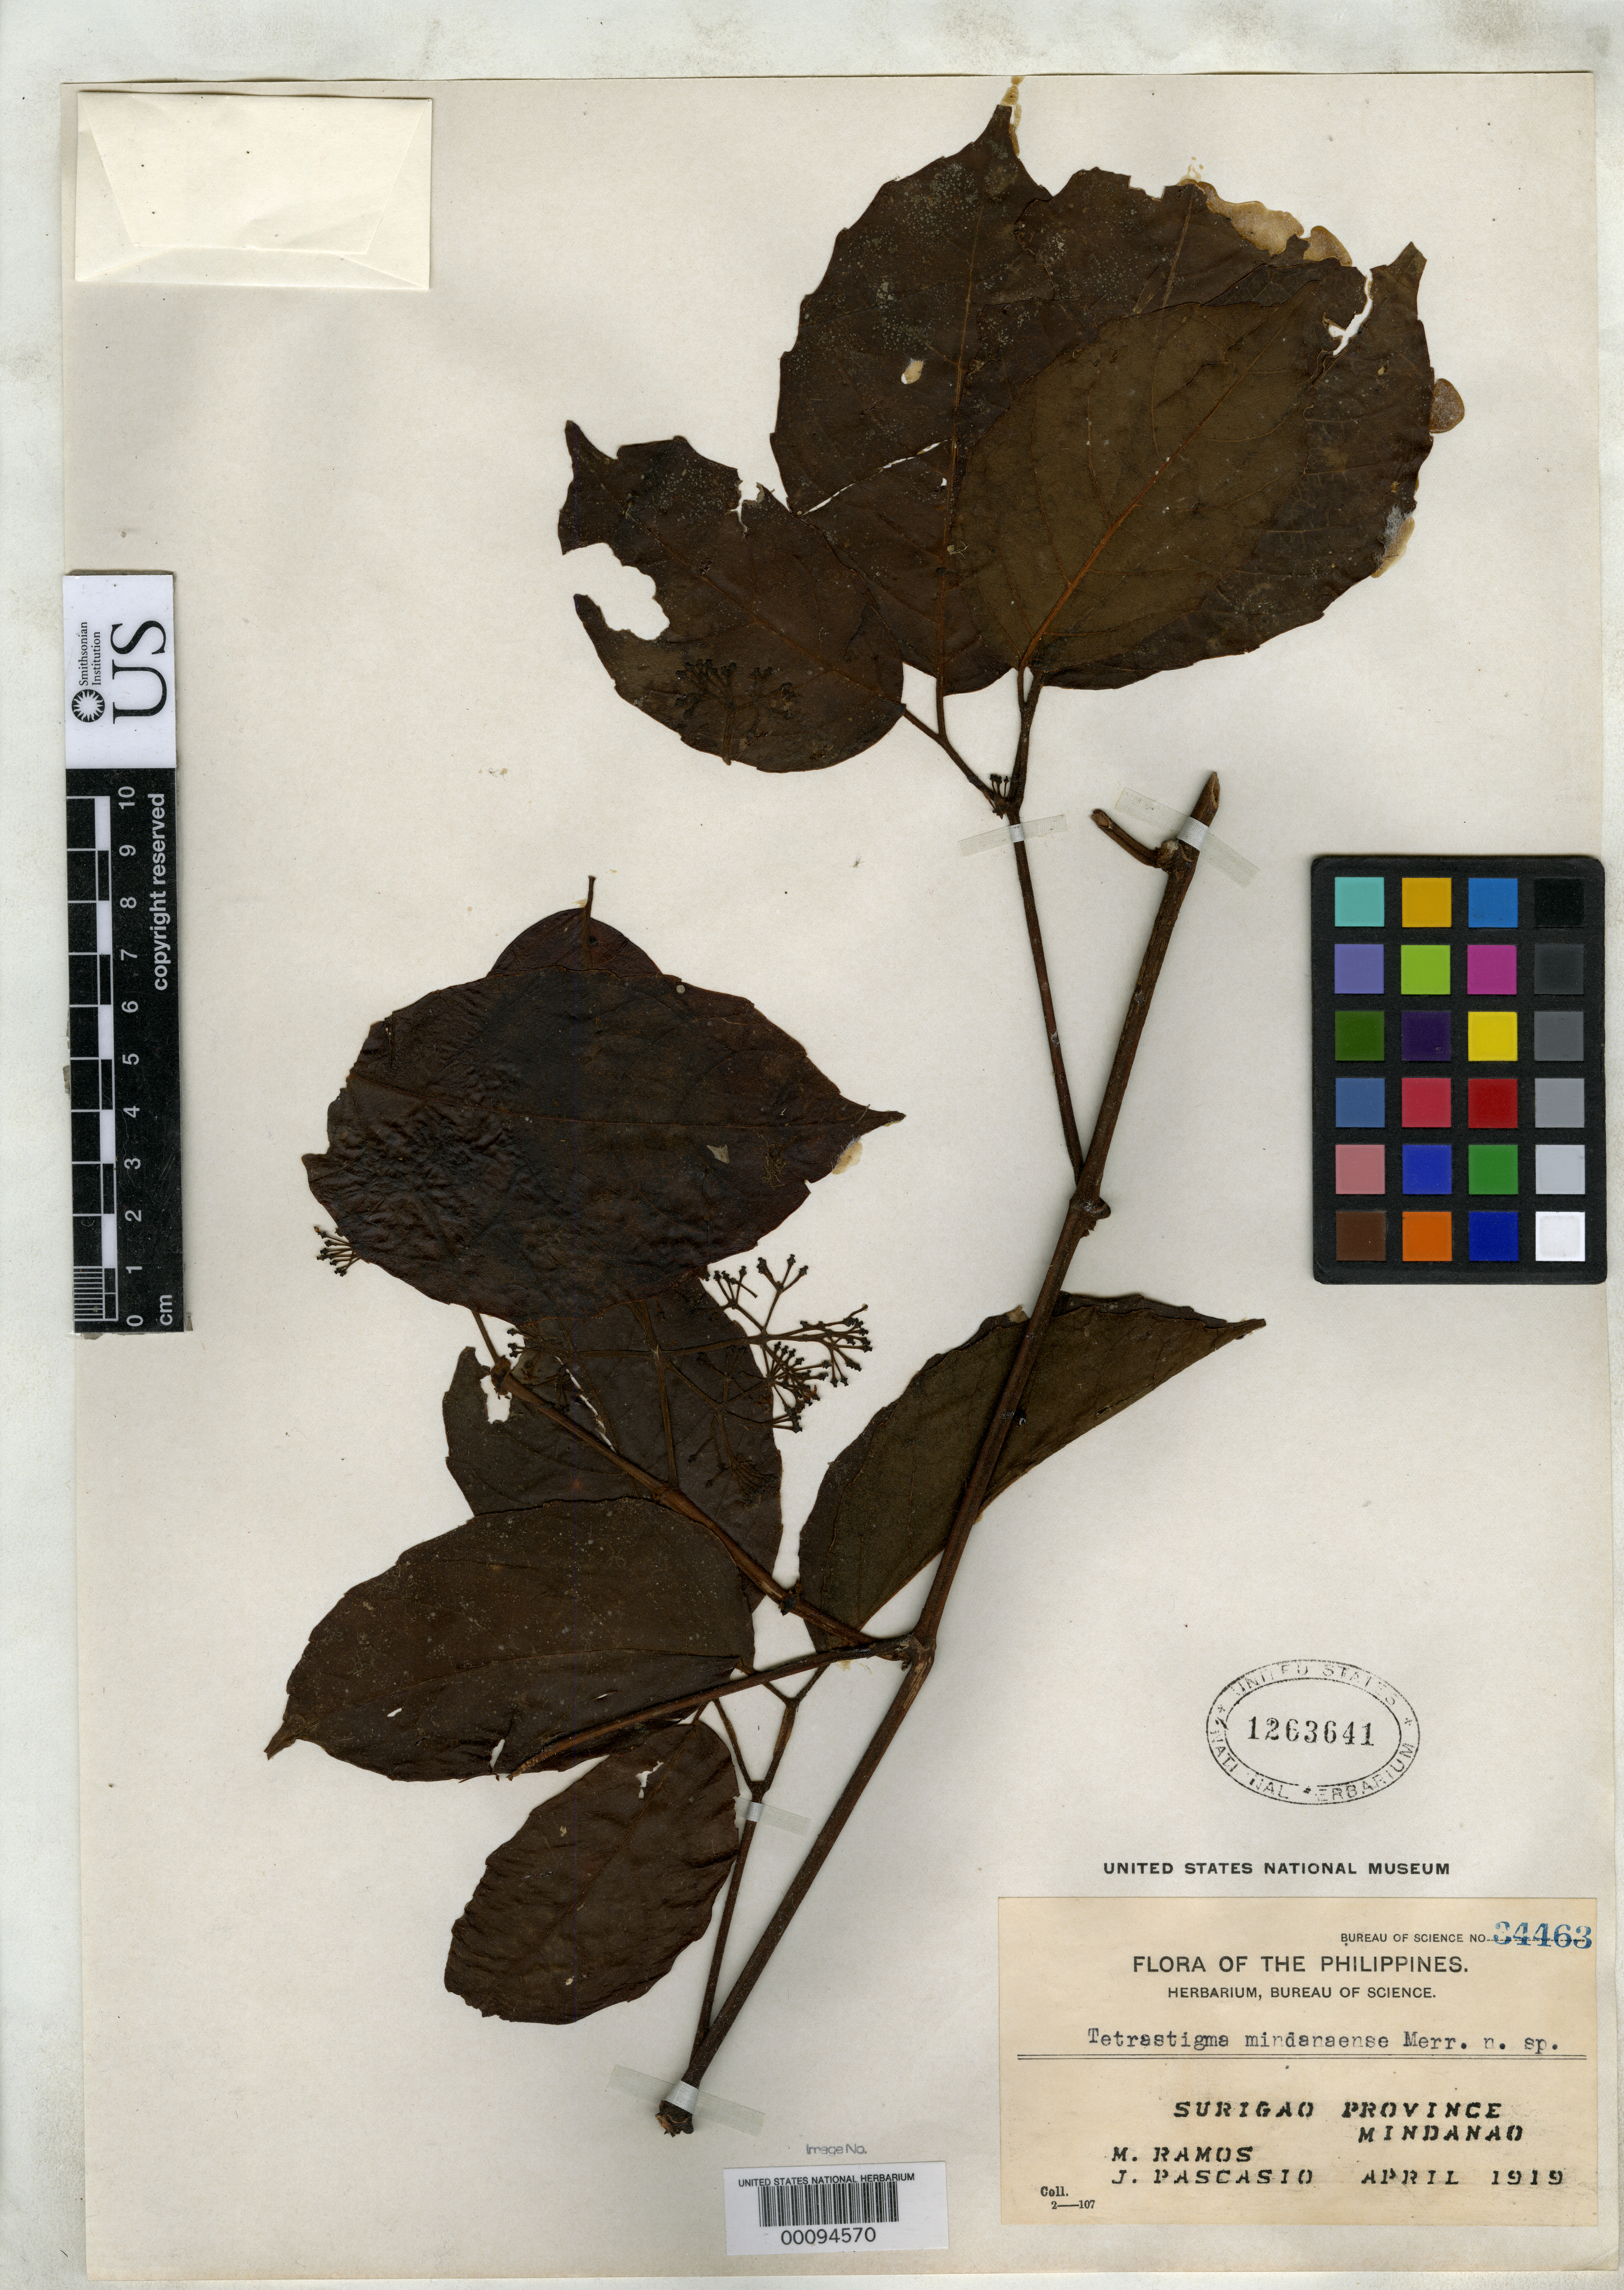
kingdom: Plantae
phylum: Tracheophyta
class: Magnoliopsida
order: Vitales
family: Vitaceae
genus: Tetrastigma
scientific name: Tetrastigma mindanaense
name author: Merr.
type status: Isotype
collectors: M. Ramos & J. Pascasio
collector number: Bur. Sci. 34463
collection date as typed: Apr 1919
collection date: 1919-04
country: Philippines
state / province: Caraga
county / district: Surigao del Norte / Surigao del Sur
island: Mindanao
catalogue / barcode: US 1263641